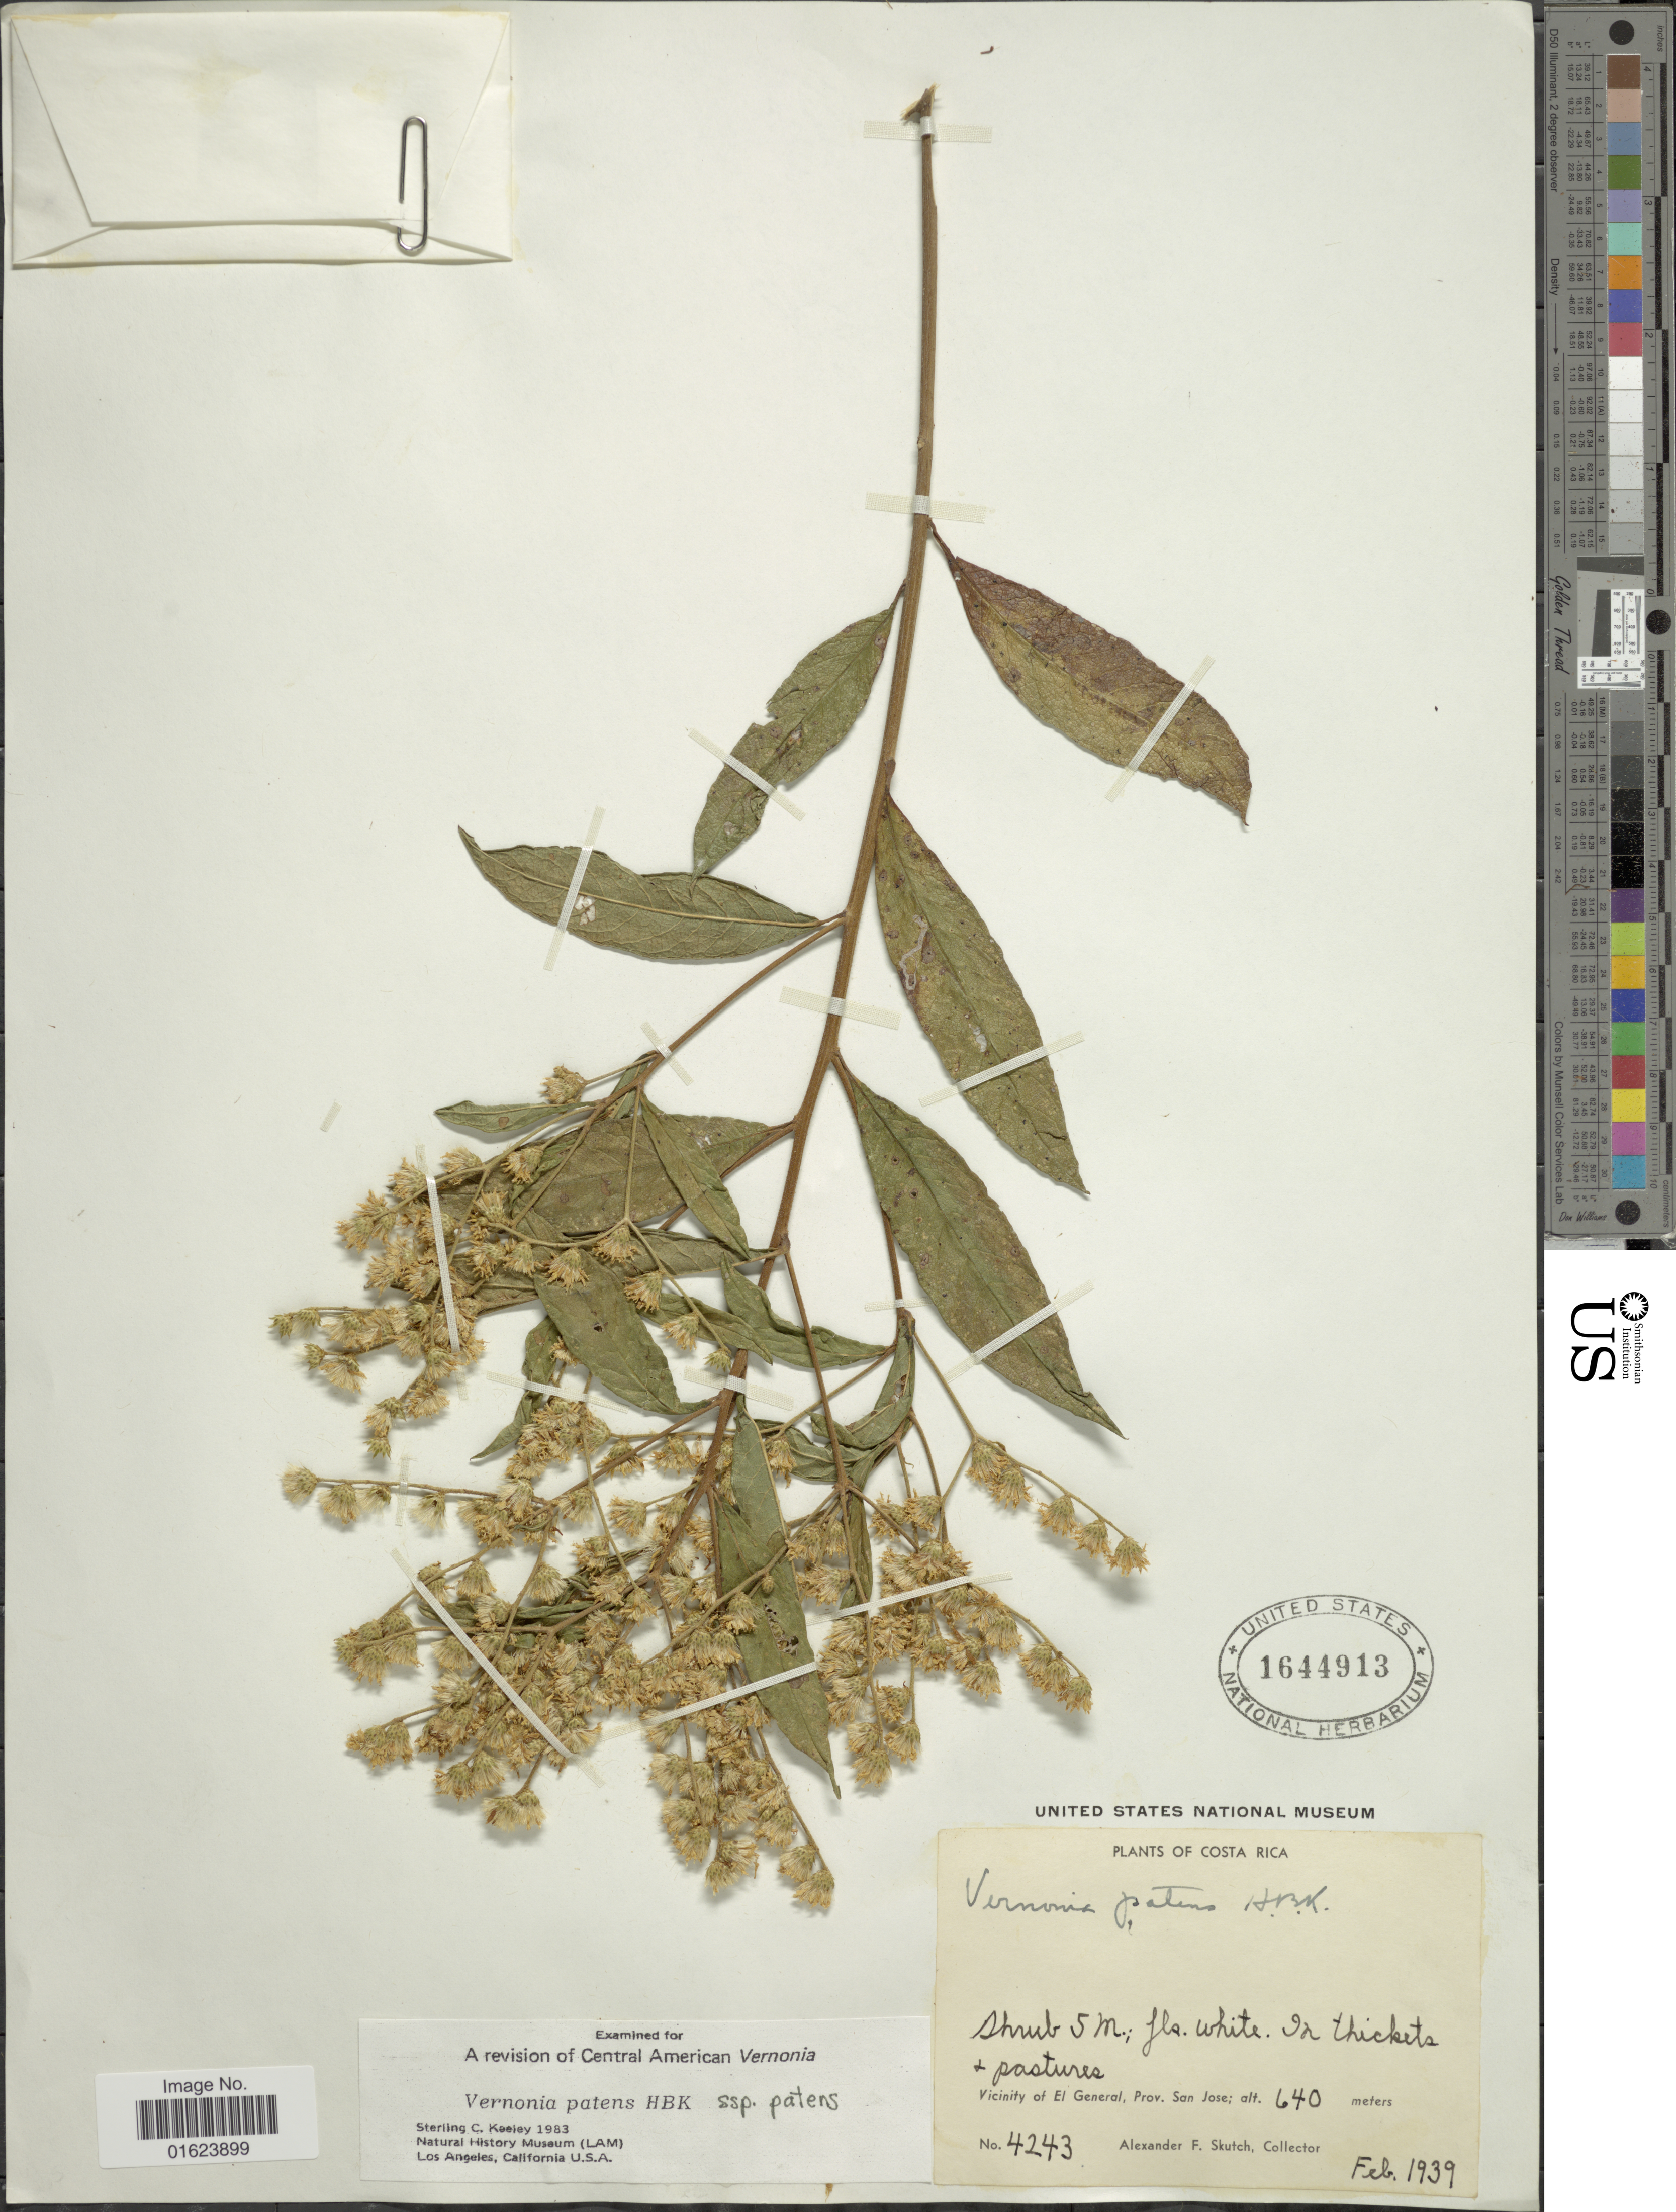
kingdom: Plantae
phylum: Tracheophyta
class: Magnoliopsida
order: Asterales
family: Asteraceae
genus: Vernonanthura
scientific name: Vernonanthura patens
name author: (Kunth) H. Rob.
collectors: A. F. Skutch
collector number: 4243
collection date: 1939-02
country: Costa Rica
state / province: San José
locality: Costa Rica. Vicinity of El General, Prov.. San Jose.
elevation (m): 640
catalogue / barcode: US 1644913